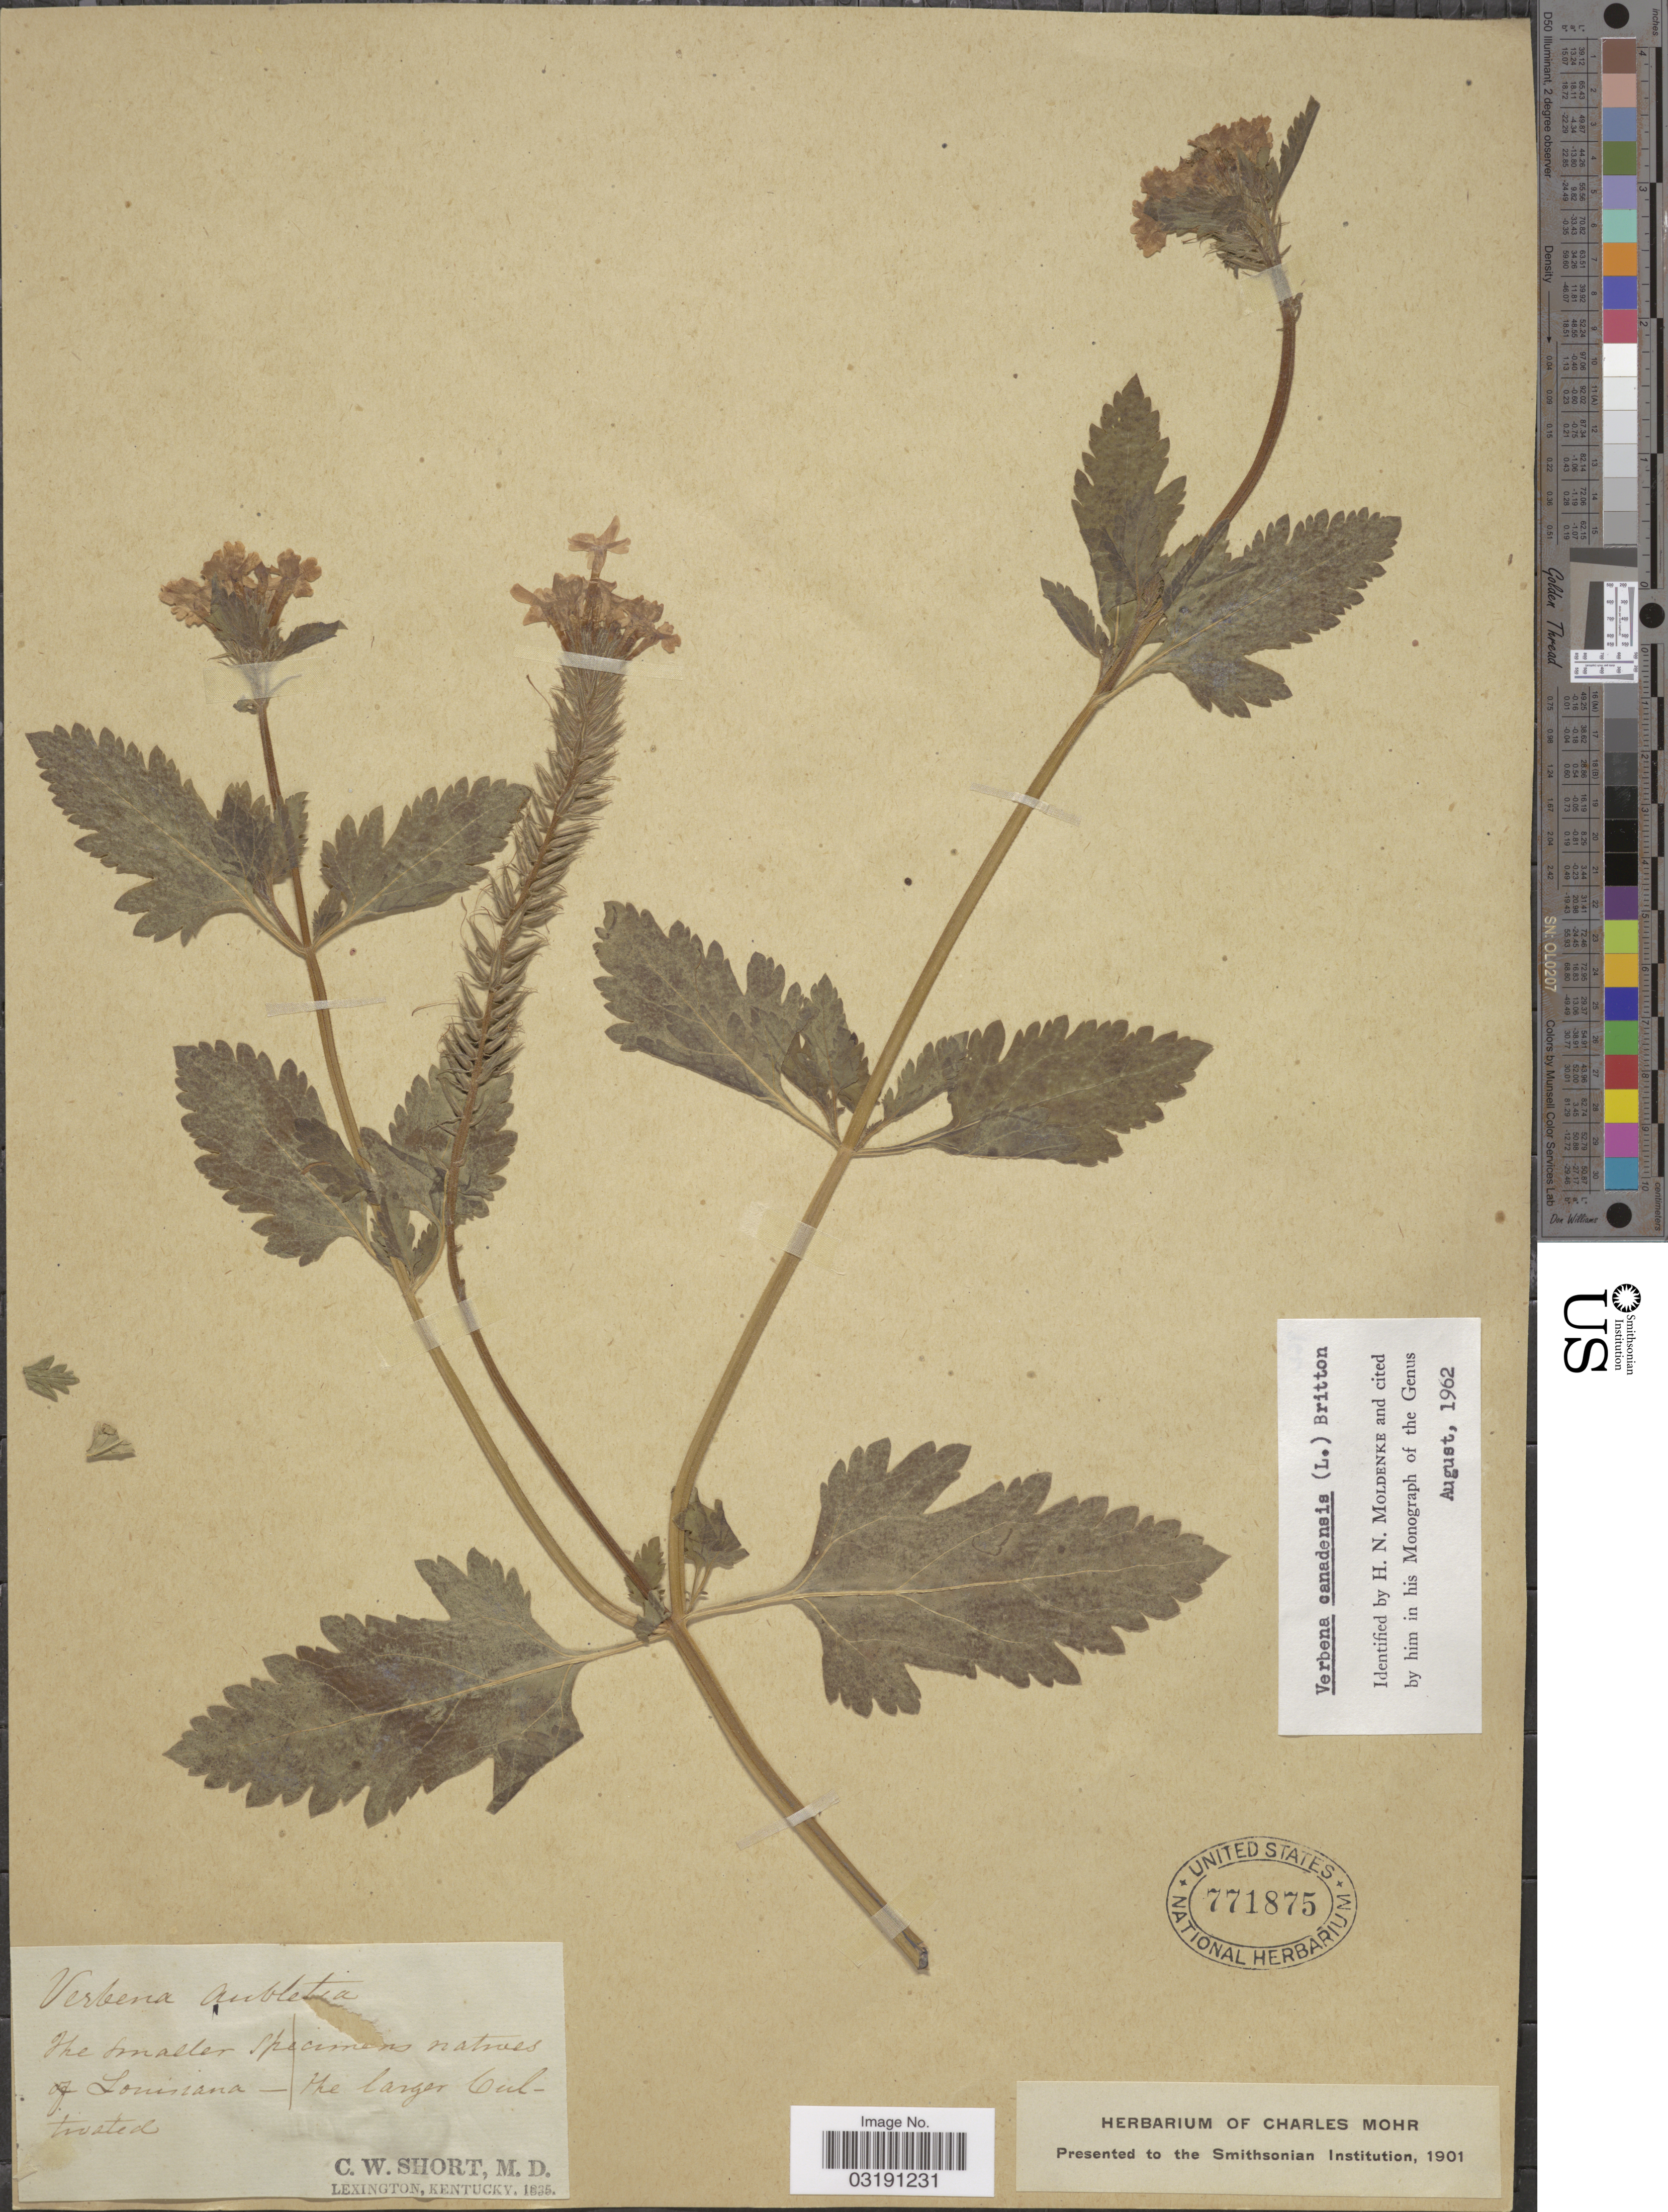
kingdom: Plantae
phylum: Tracheophyta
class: Magnoliopsida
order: Lamiales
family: Verbenaceae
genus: Verbena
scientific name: Verbena canadensis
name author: (L.) Britton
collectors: C. W. Short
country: United States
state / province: Louisiana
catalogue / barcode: US 771875